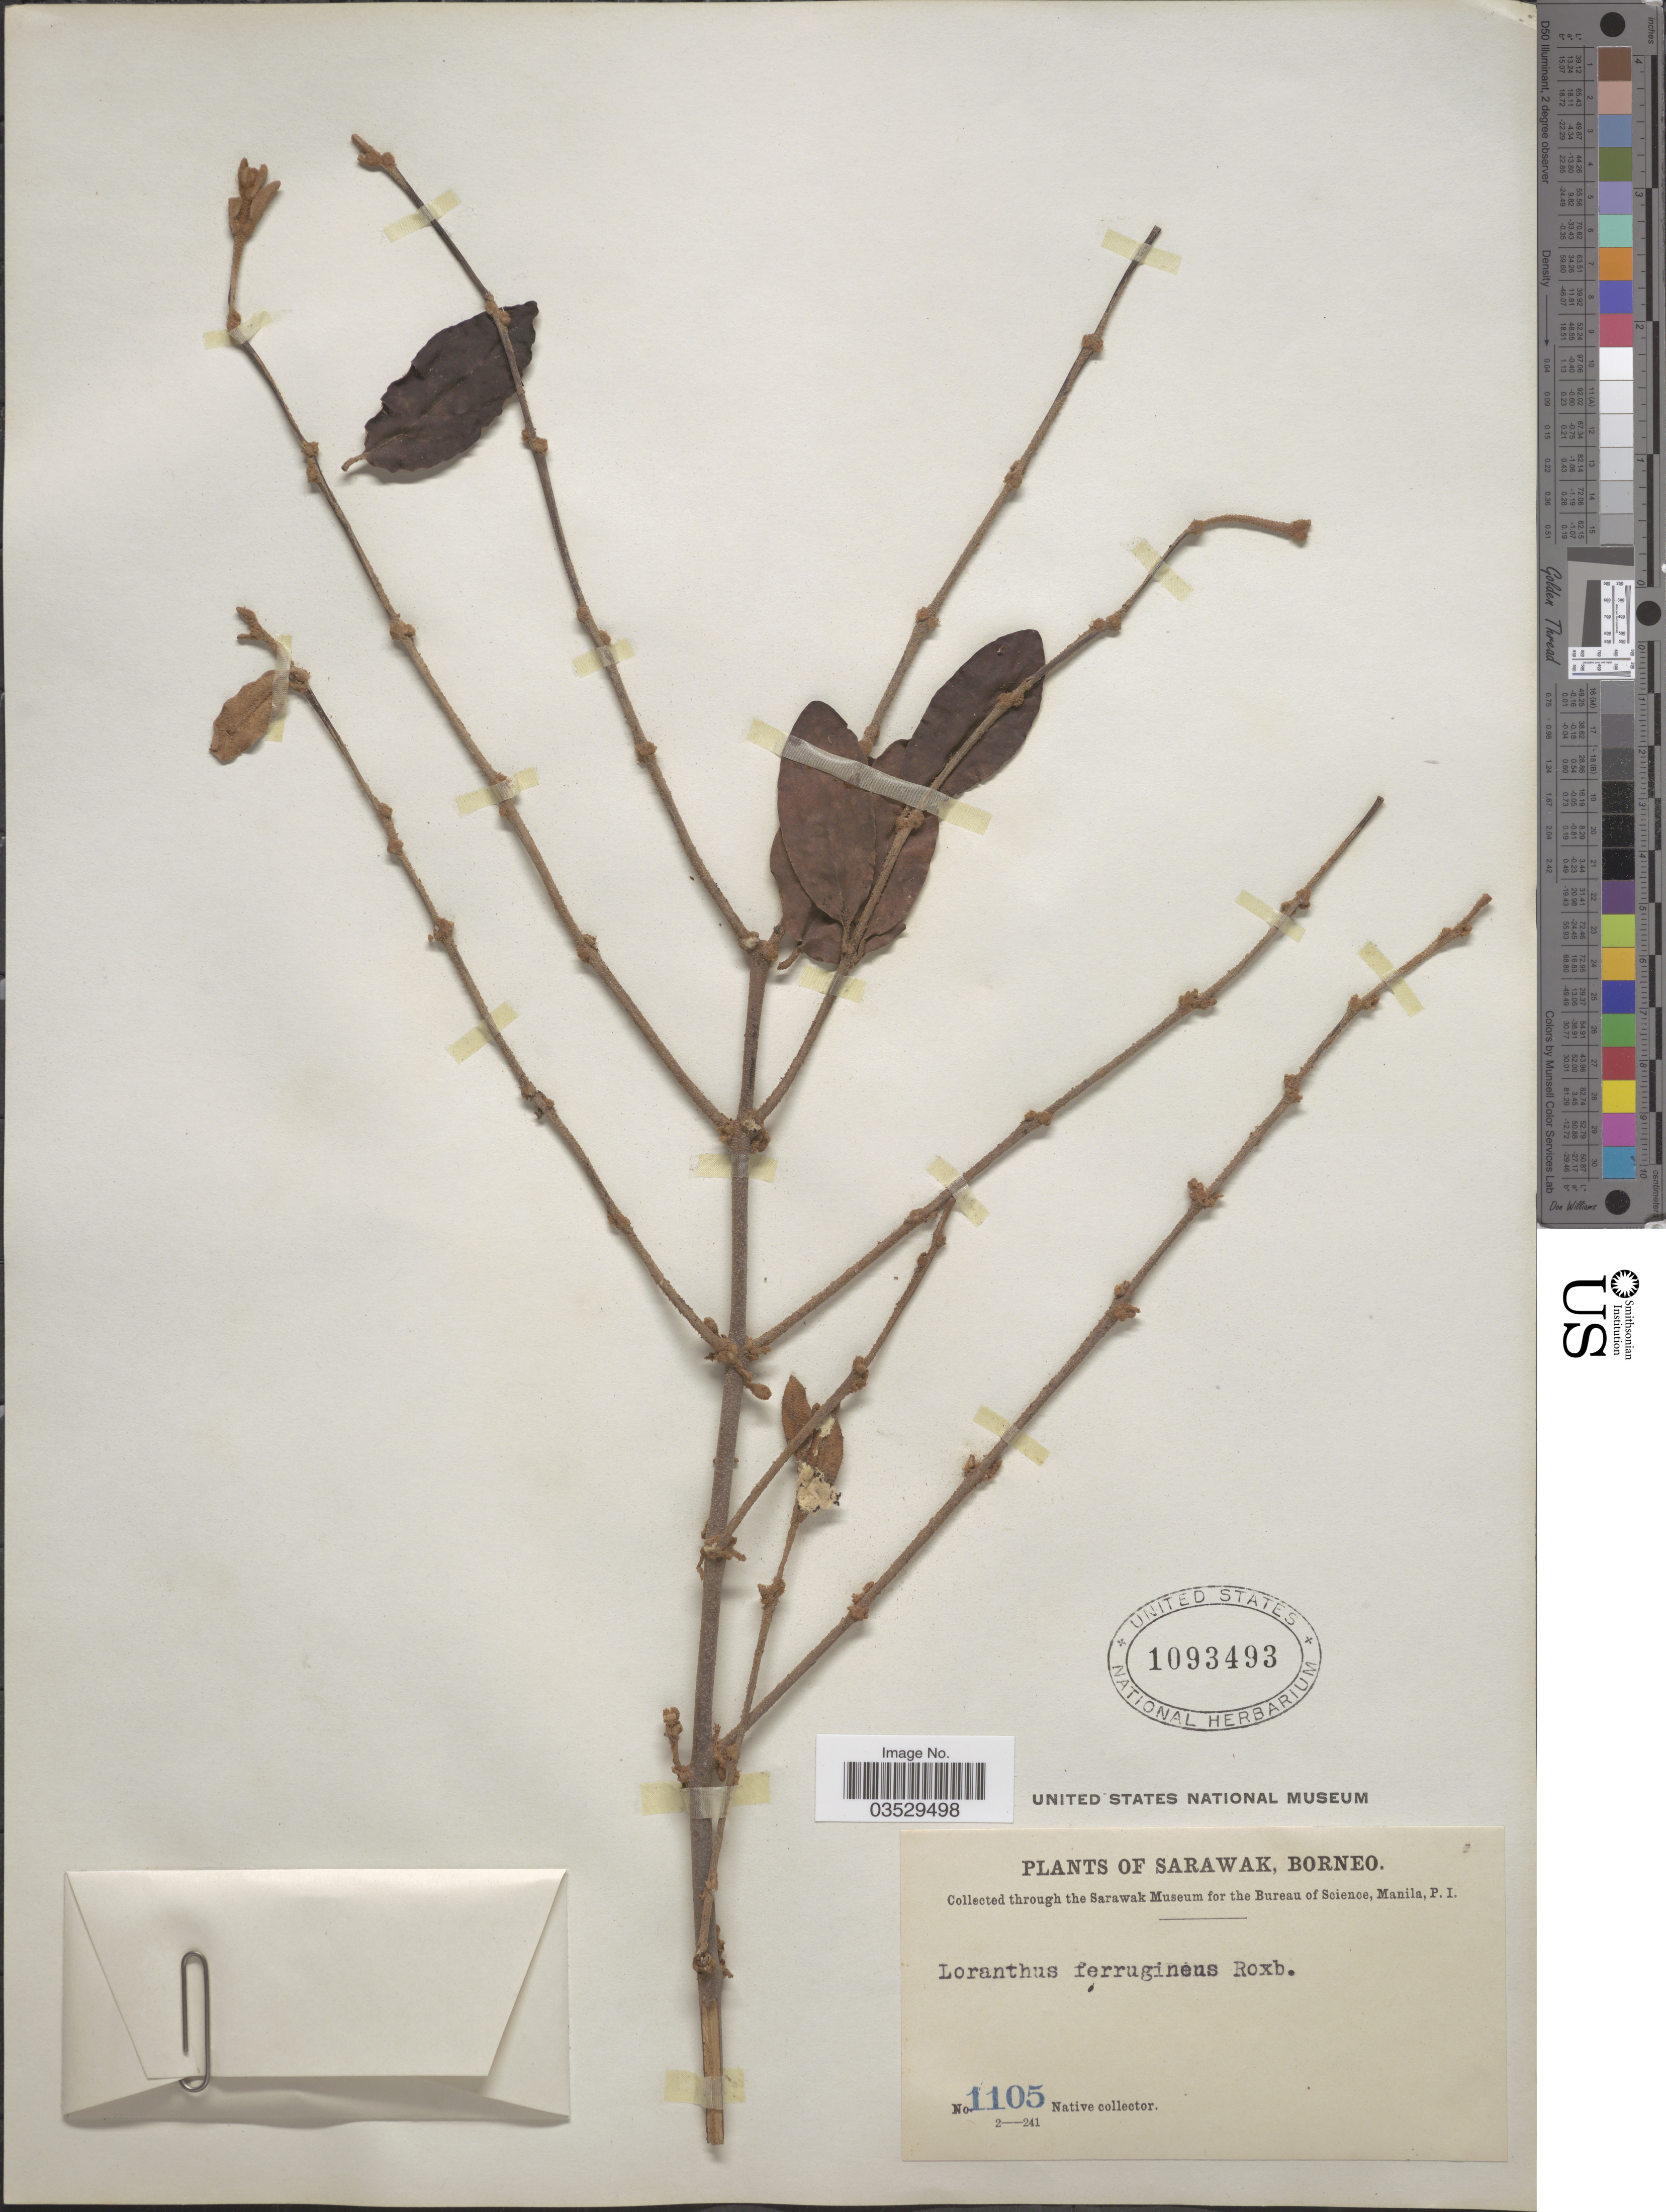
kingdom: Plantae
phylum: Tracheophyta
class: Magnoliopsida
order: Santalales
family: Loranthaceae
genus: Scurrula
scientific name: Scurrula ferruginea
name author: (Jack) Danser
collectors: Native collector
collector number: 1105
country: Malaysia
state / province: Sarawak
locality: Borneo.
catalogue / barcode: US 1092493